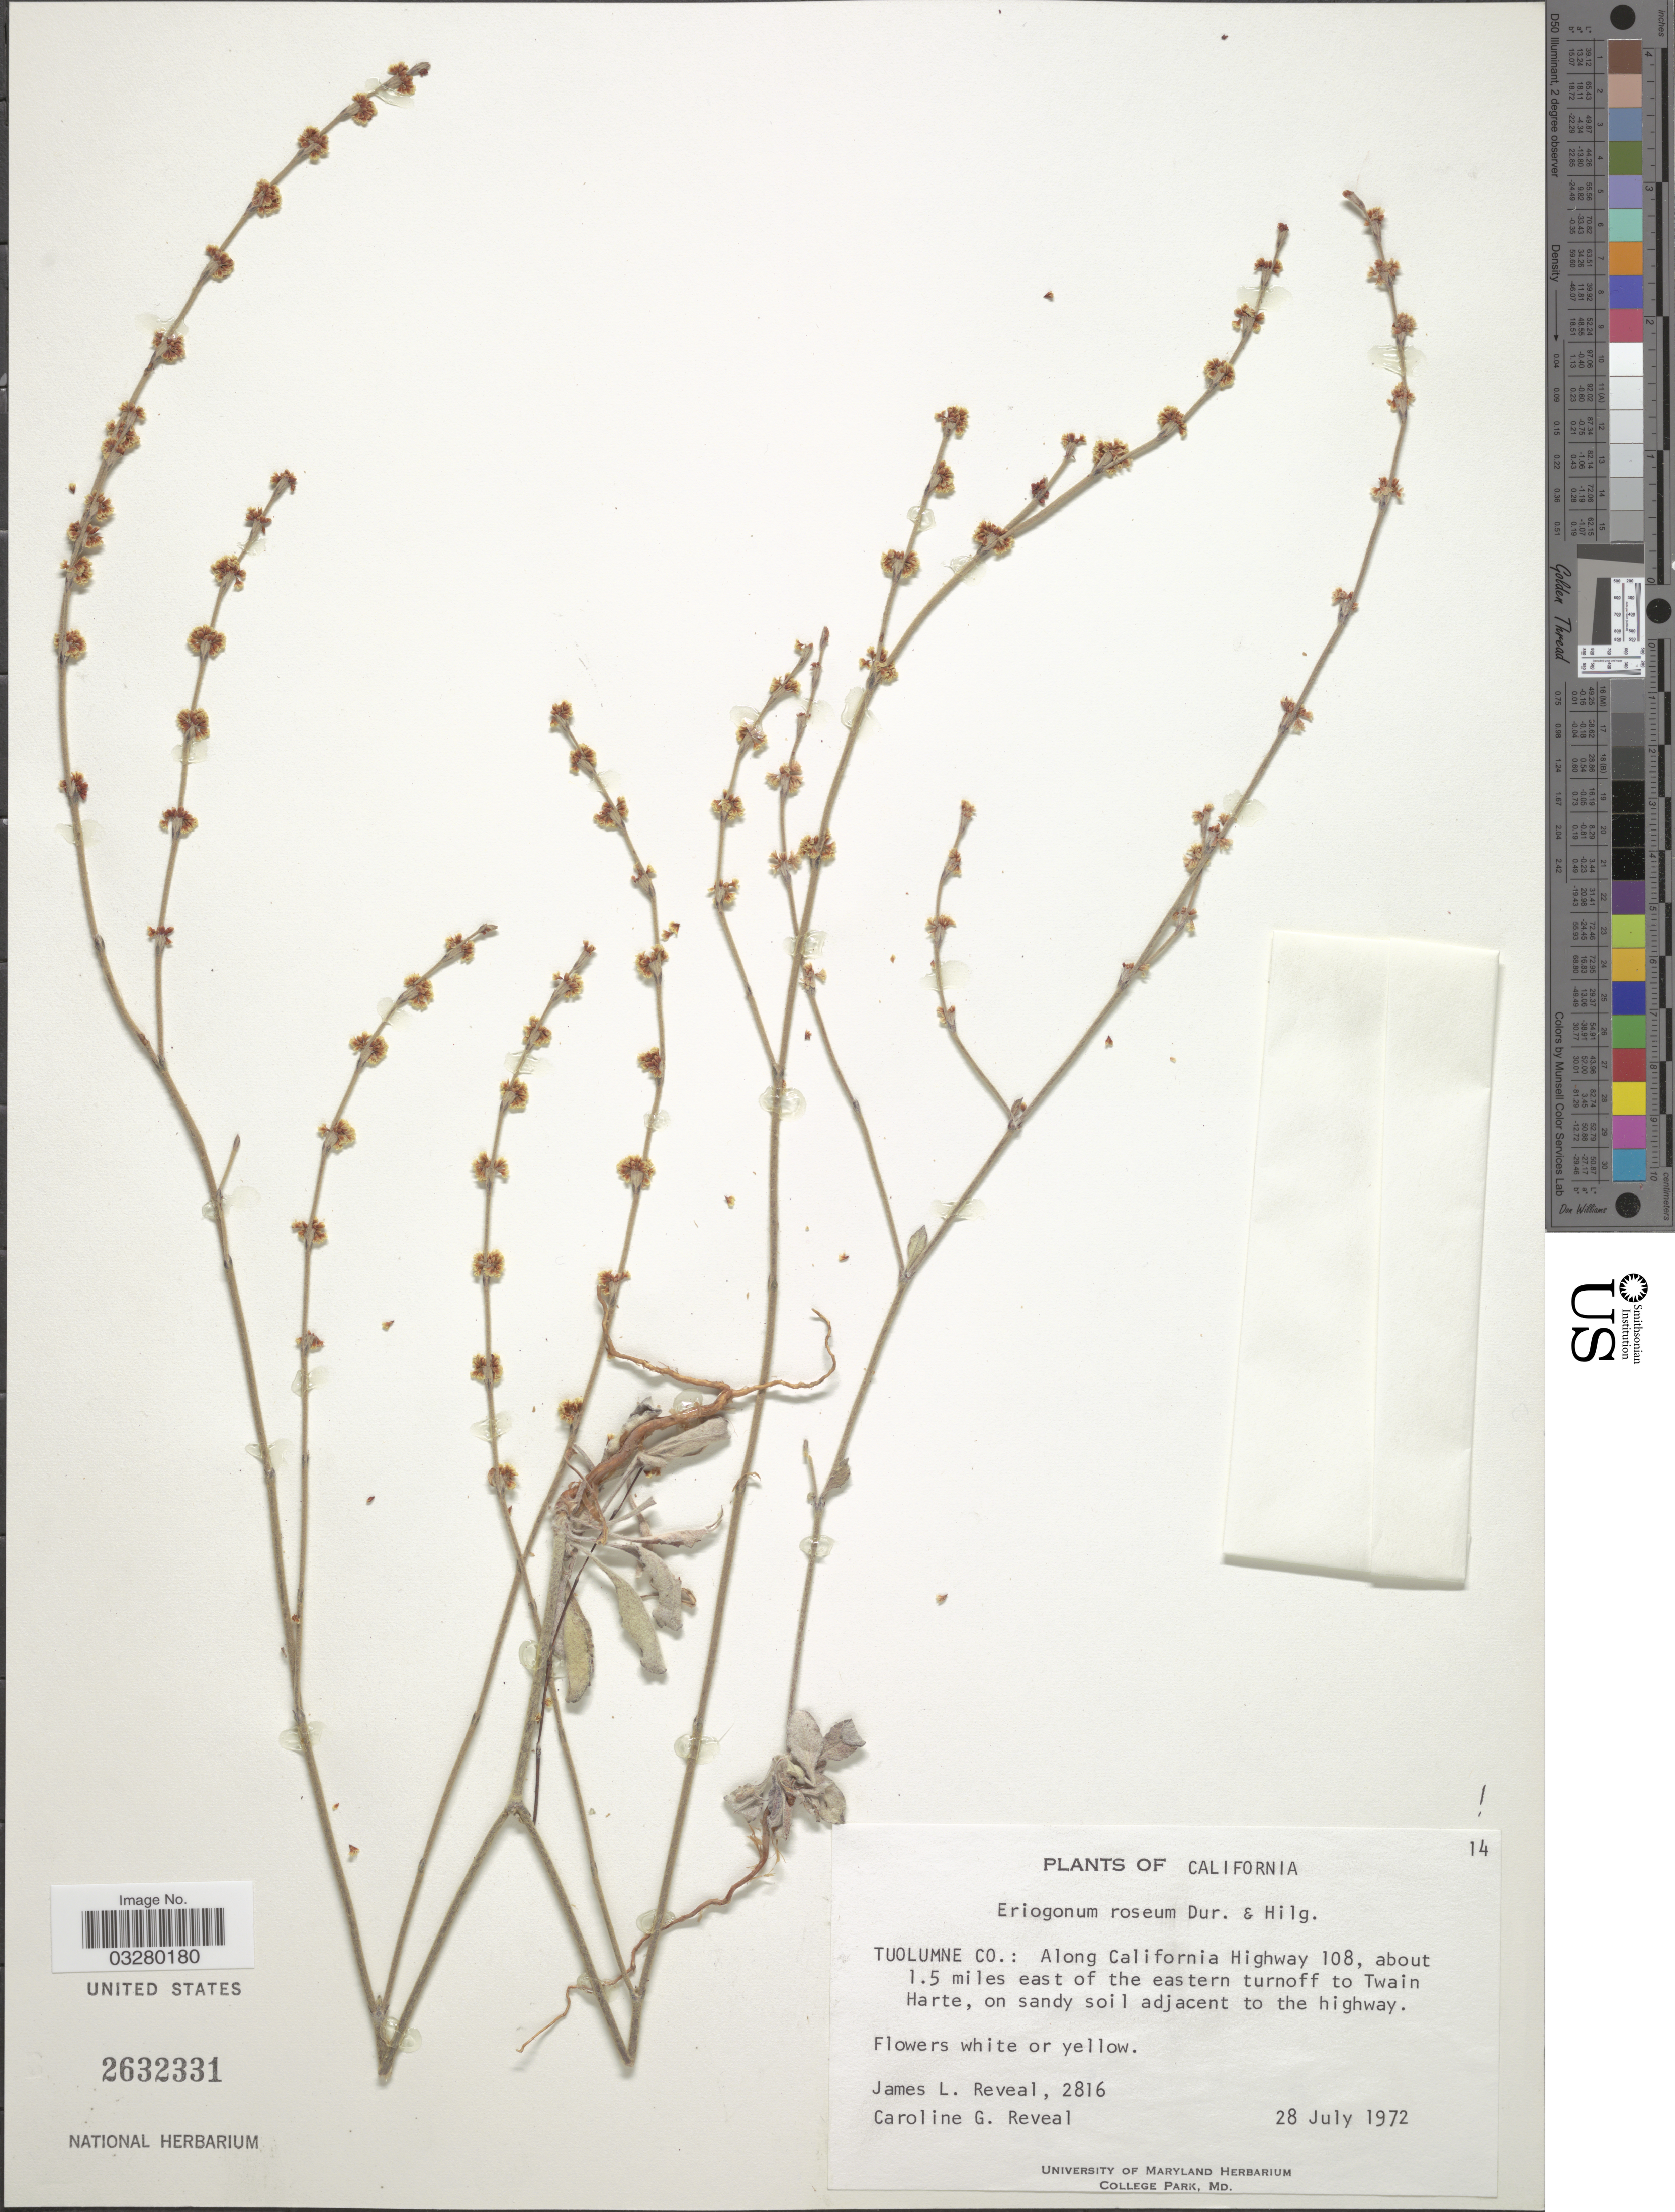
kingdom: Plantae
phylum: Tracheophyta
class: Magnoliopsida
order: Caryophyllales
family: Polygonaceae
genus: Eriogonum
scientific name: Eriogonum roseum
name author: Durand & Hilg.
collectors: J. L. Reveal & C. G. Reveal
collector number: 2816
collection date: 1972-07-28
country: United States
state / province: California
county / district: Tuolumne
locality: Tuolumne Co.: Along California Highway 108, about 1.5 miles east of the eastern turnoff to Twain Harte, on sandy soil adjacent to the highway.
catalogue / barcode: US 2632331